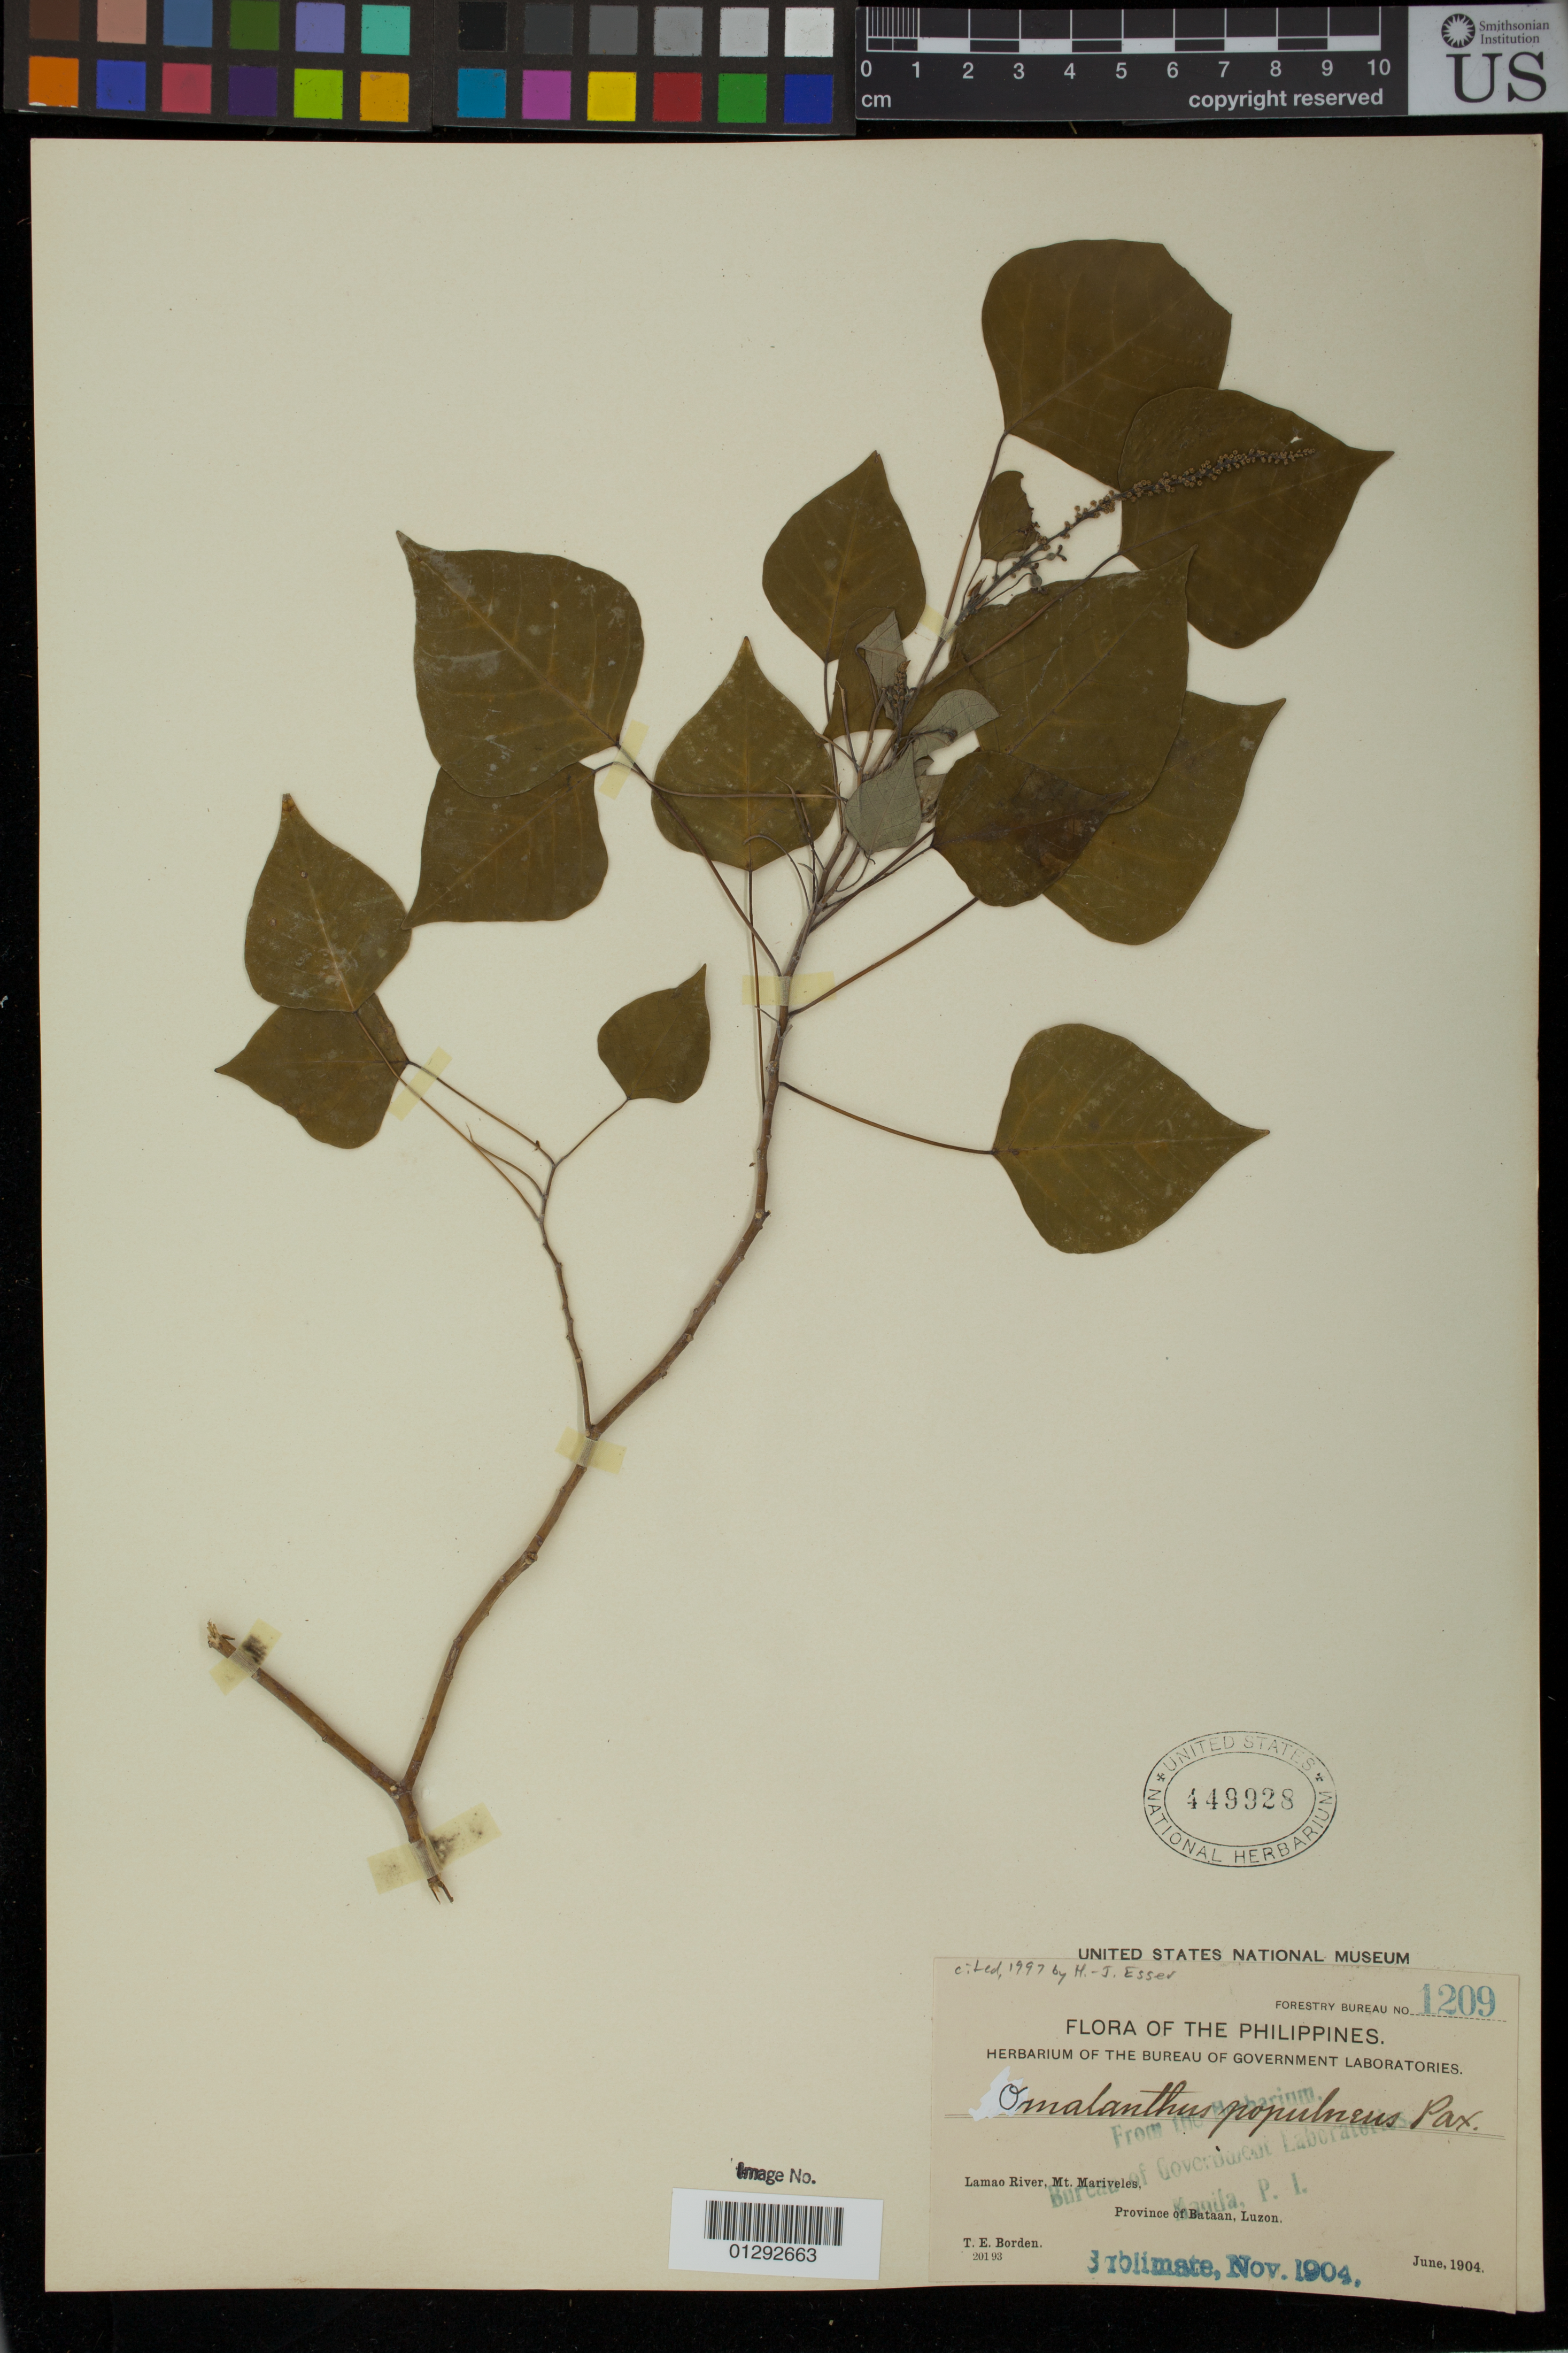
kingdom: Plantae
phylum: Tracheophyta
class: Magnoliopsida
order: Malpighiales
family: Euphorbiaceae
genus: Homalanthus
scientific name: Homalanthus populneus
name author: (Geiseler) Kuntze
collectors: T. E. Borden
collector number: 1209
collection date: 1904-06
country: Philippines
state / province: Central Luzon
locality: Lamao River, Mt. Mariveles, Province of Bataan,Luzon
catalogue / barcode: US 449928